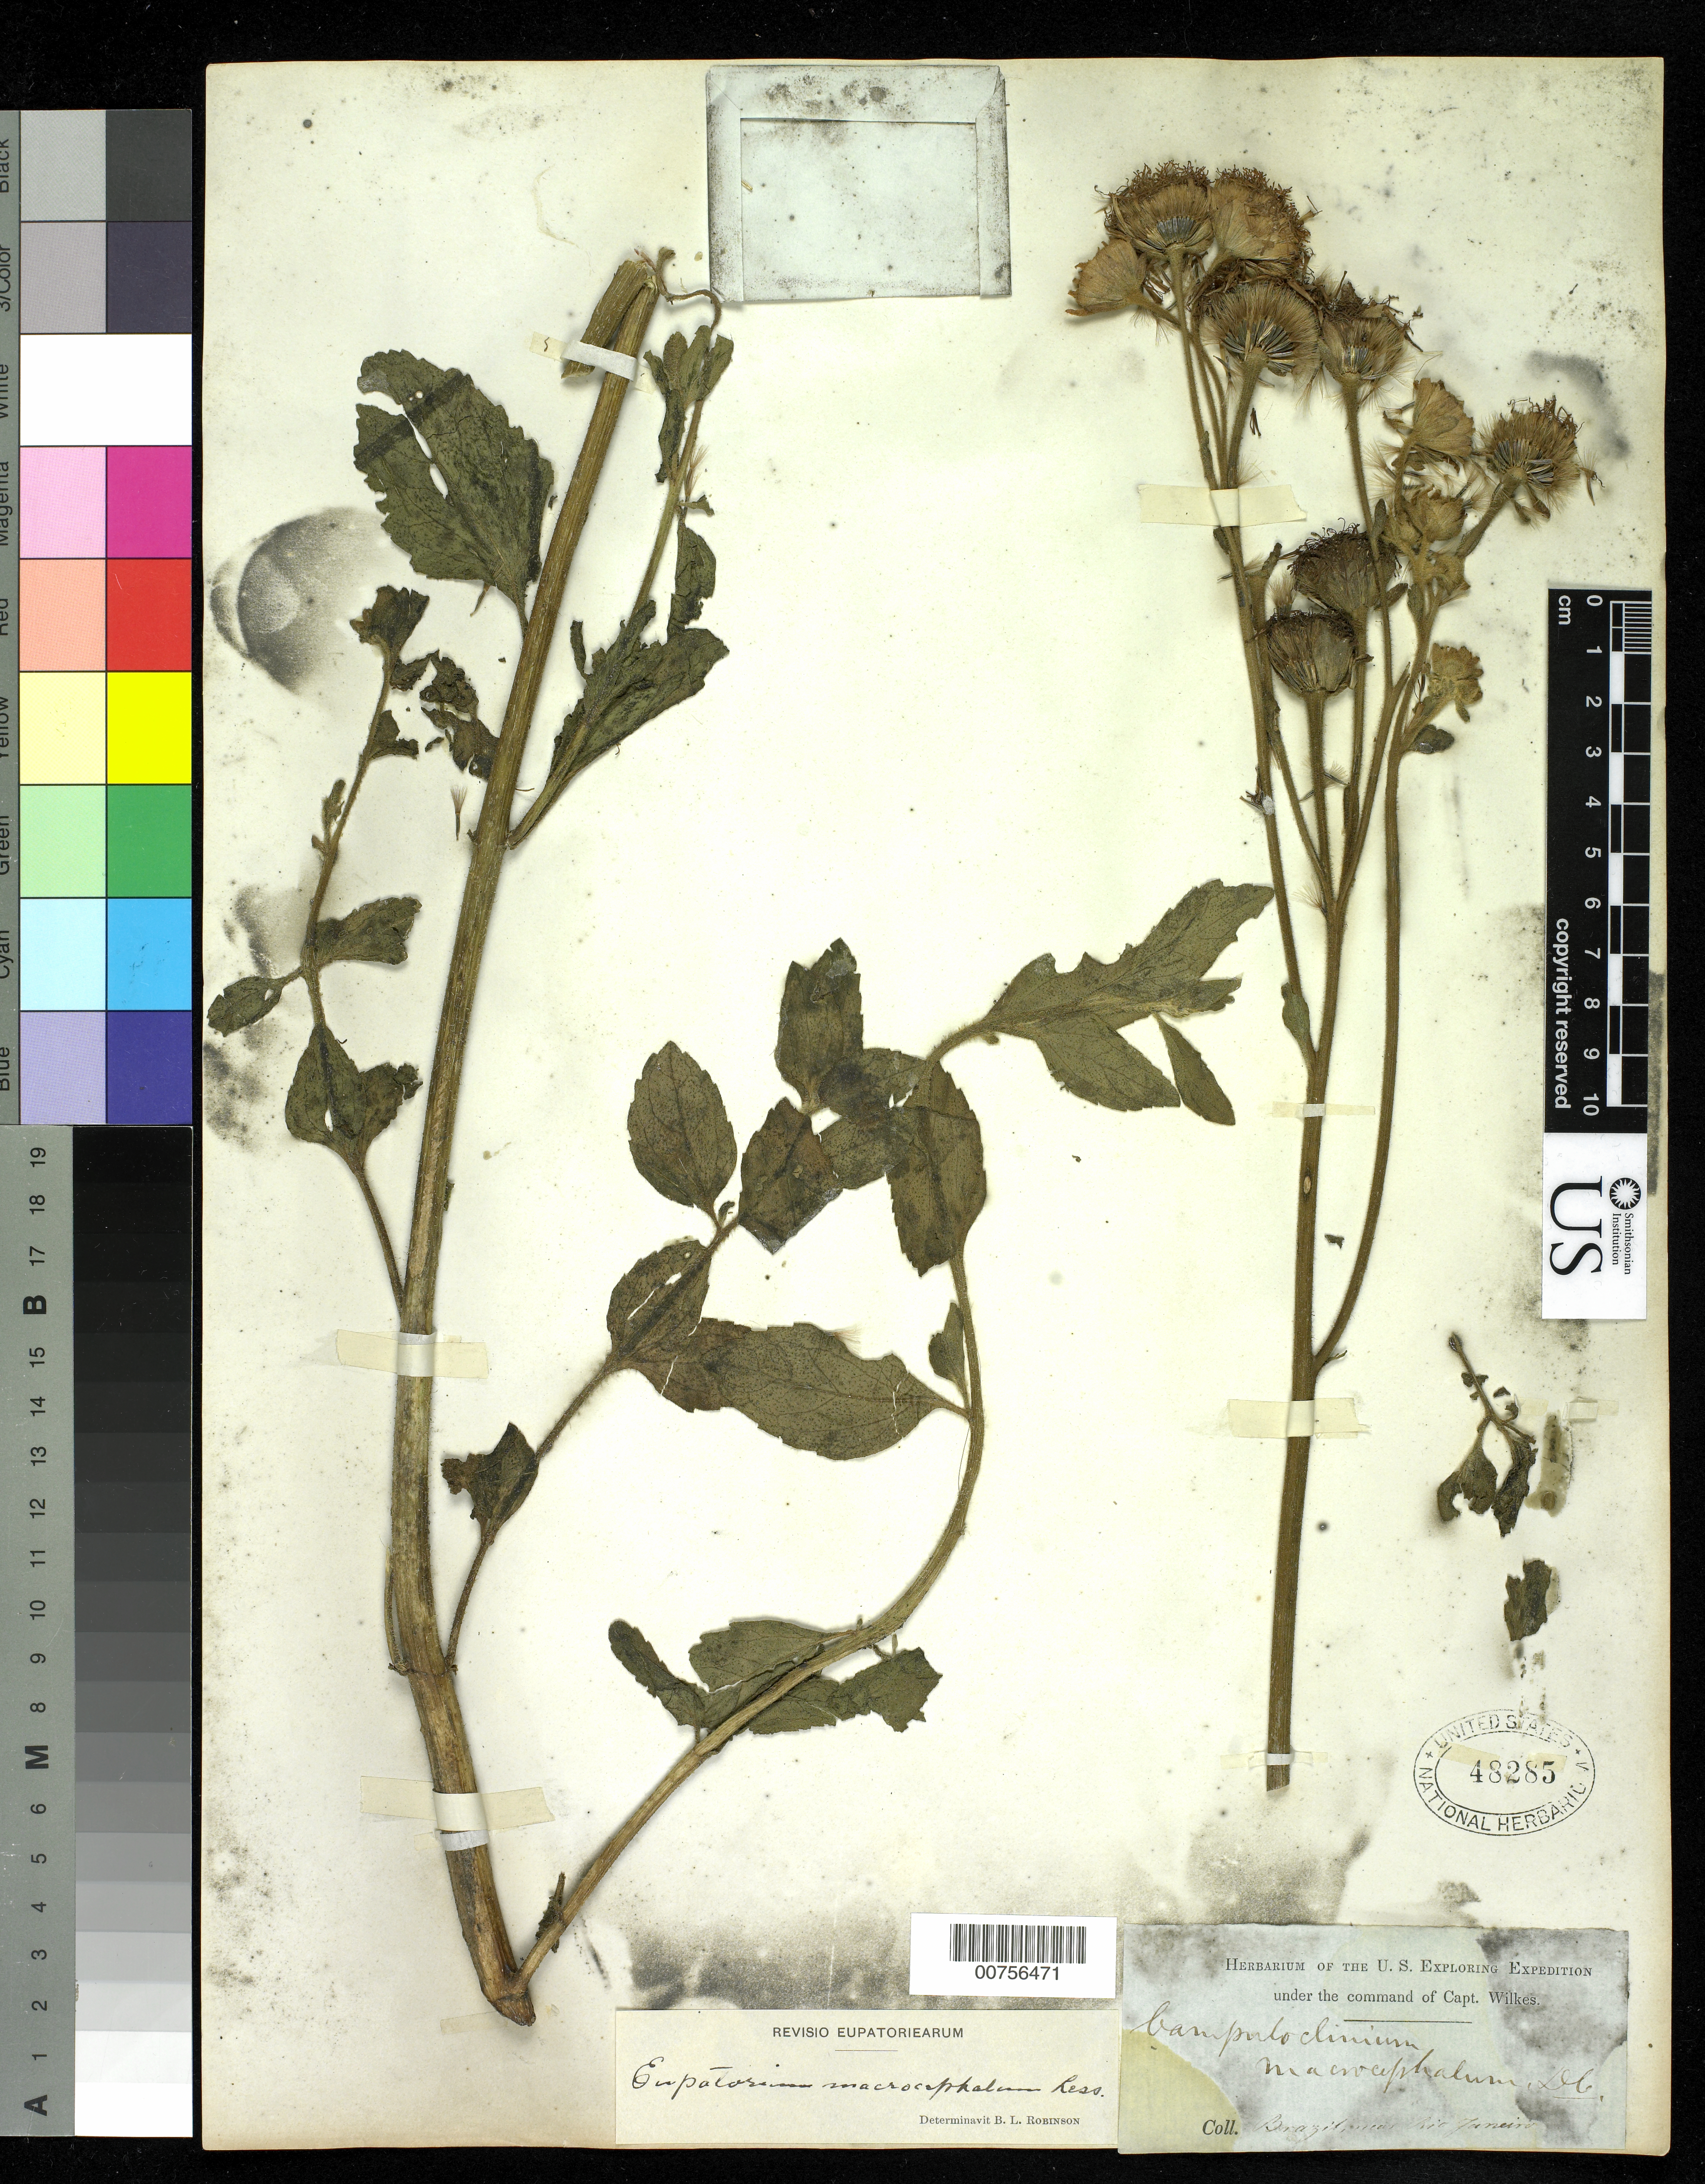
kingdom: Plantae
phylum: Tracheophyta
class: Magnoliopsida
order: Asterales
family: Asteraceae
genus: Campuloclinium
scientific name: Campuloclinium macrocephalum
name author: (Less.) DC.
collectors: Wilkes Explor. Exped.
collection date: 1838/1842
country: Brazil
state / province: Rio de Janeiro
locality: Organ Mts.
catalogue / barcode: US 48285